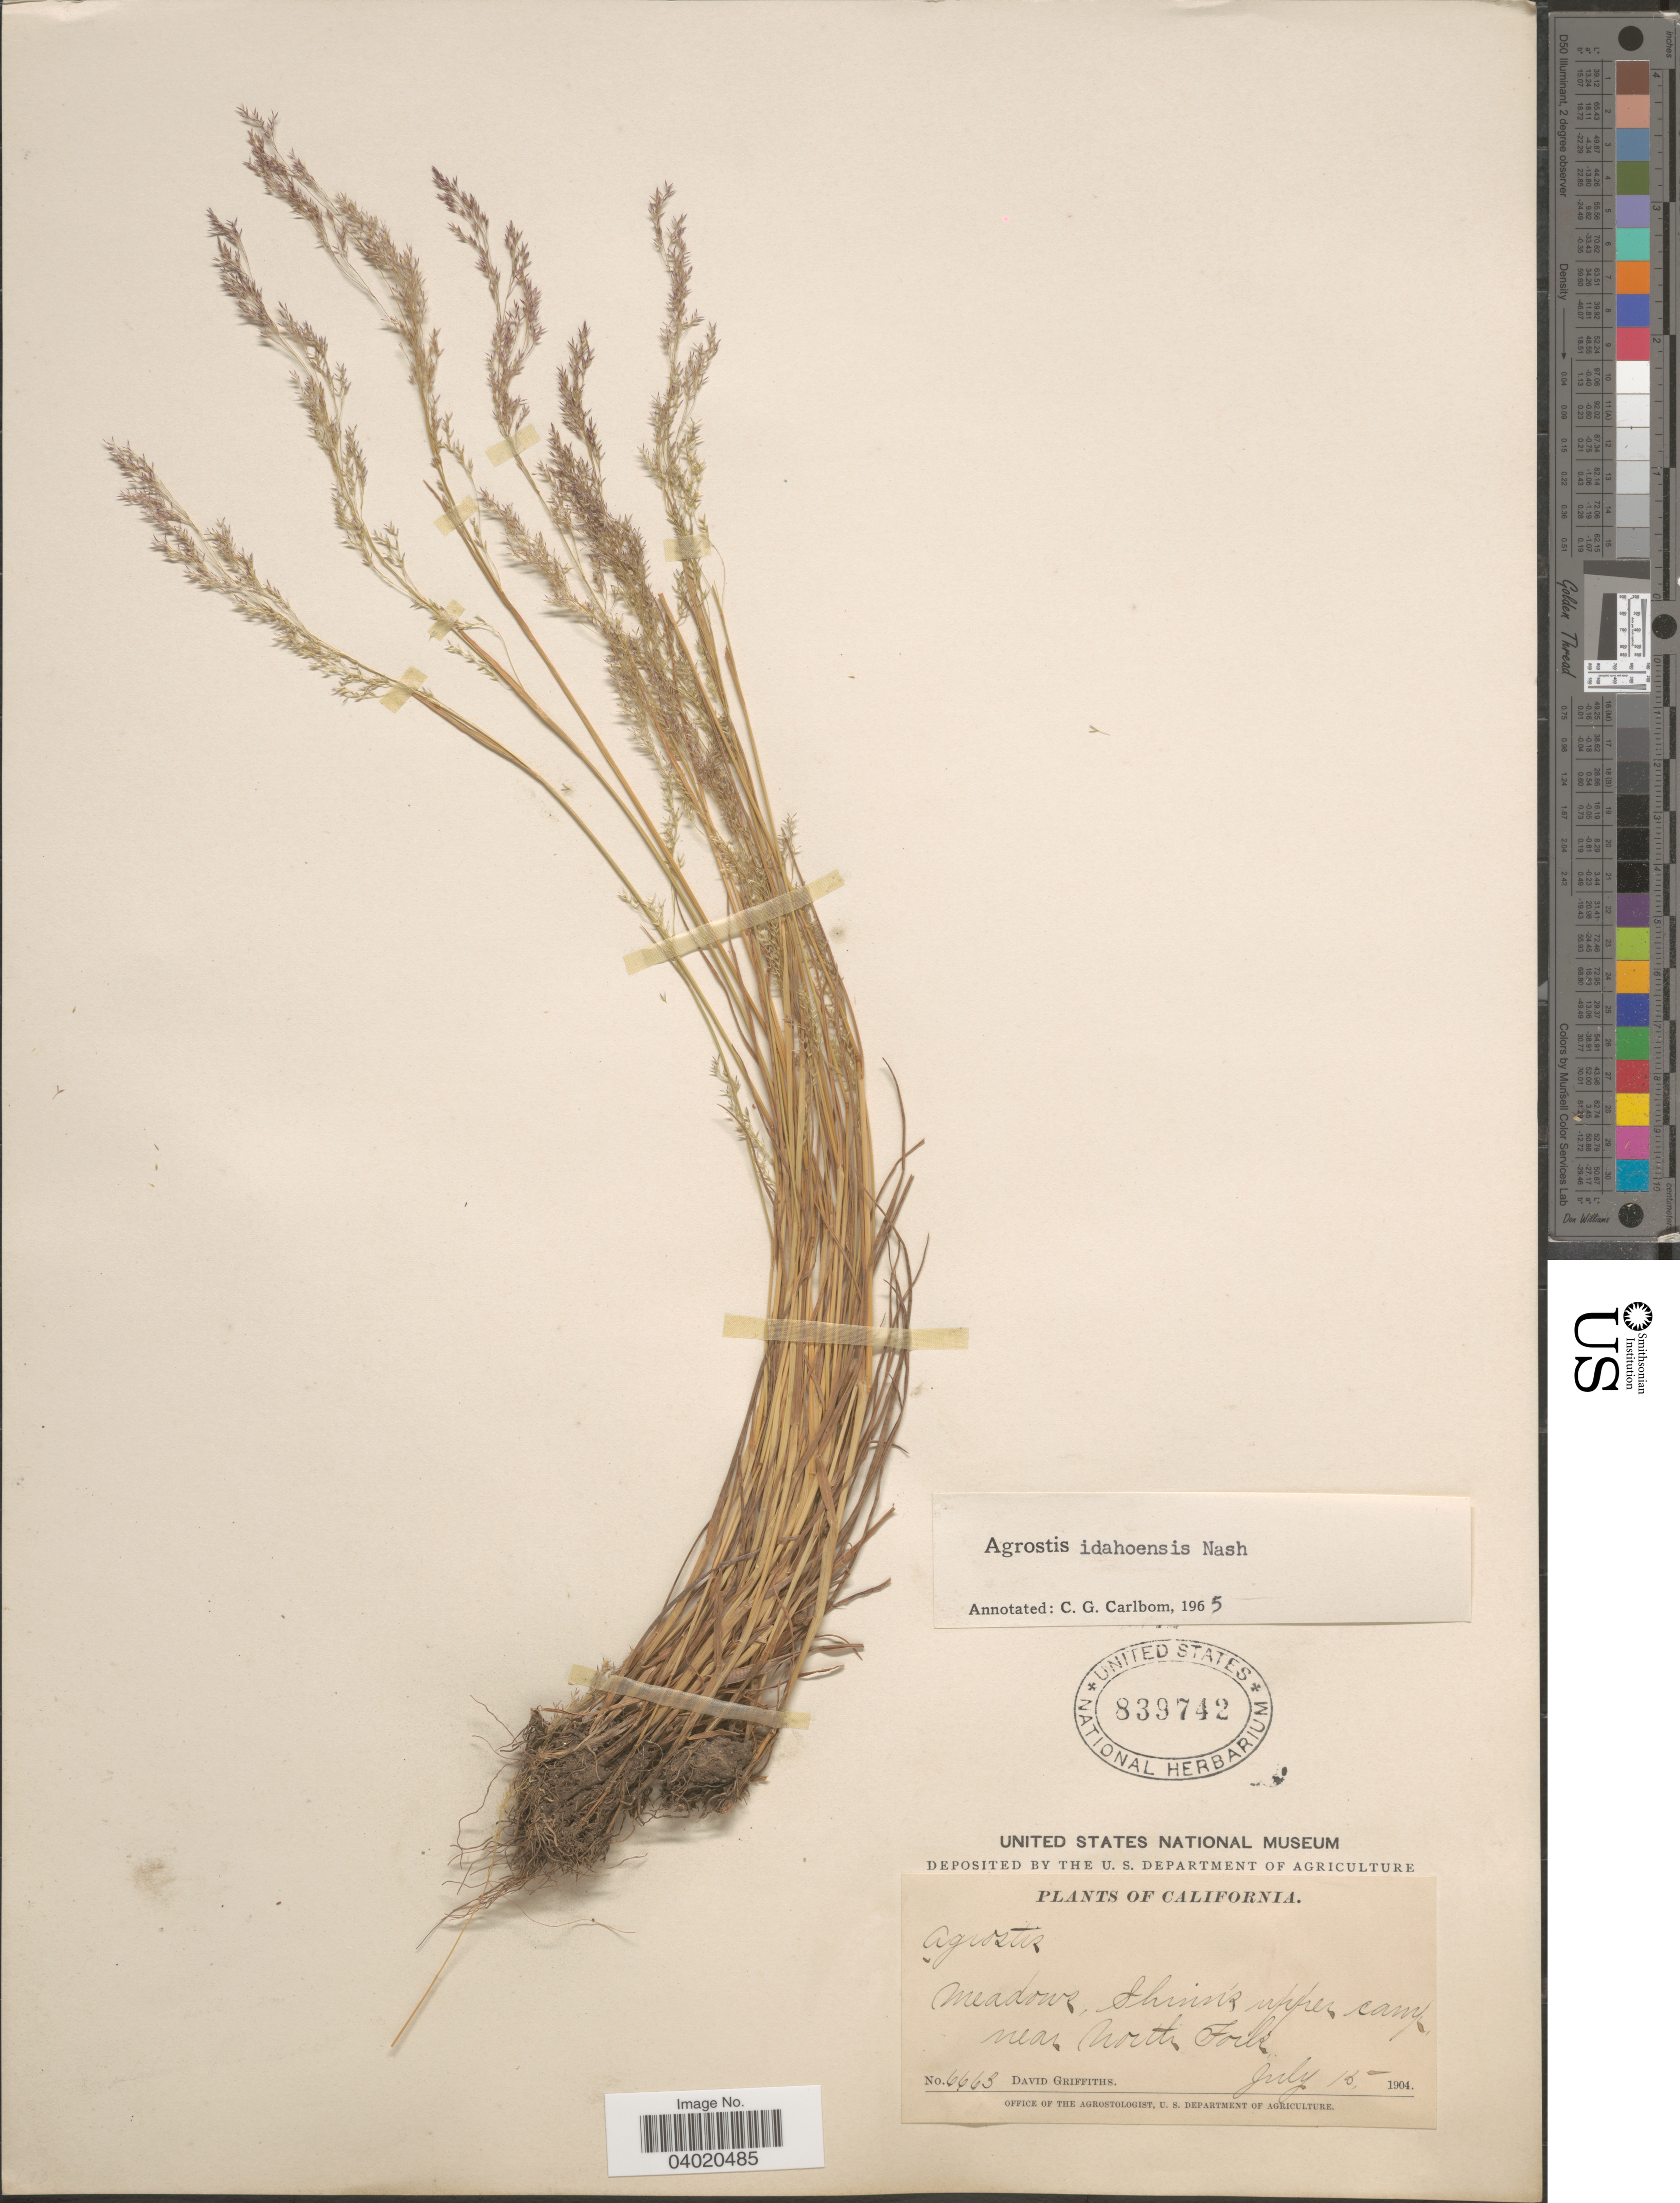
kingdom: Plantae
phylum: Tracheophyta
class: Liliopsida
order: Poales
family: Poaceae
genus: Agrostis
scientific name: Agrostis idahoensis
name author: Nash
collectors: D. Griffiths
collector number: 6663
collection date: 1904-07-15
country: United States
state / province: California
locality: Meadows Shink upper camp near North Fork.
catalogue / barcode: US 839742